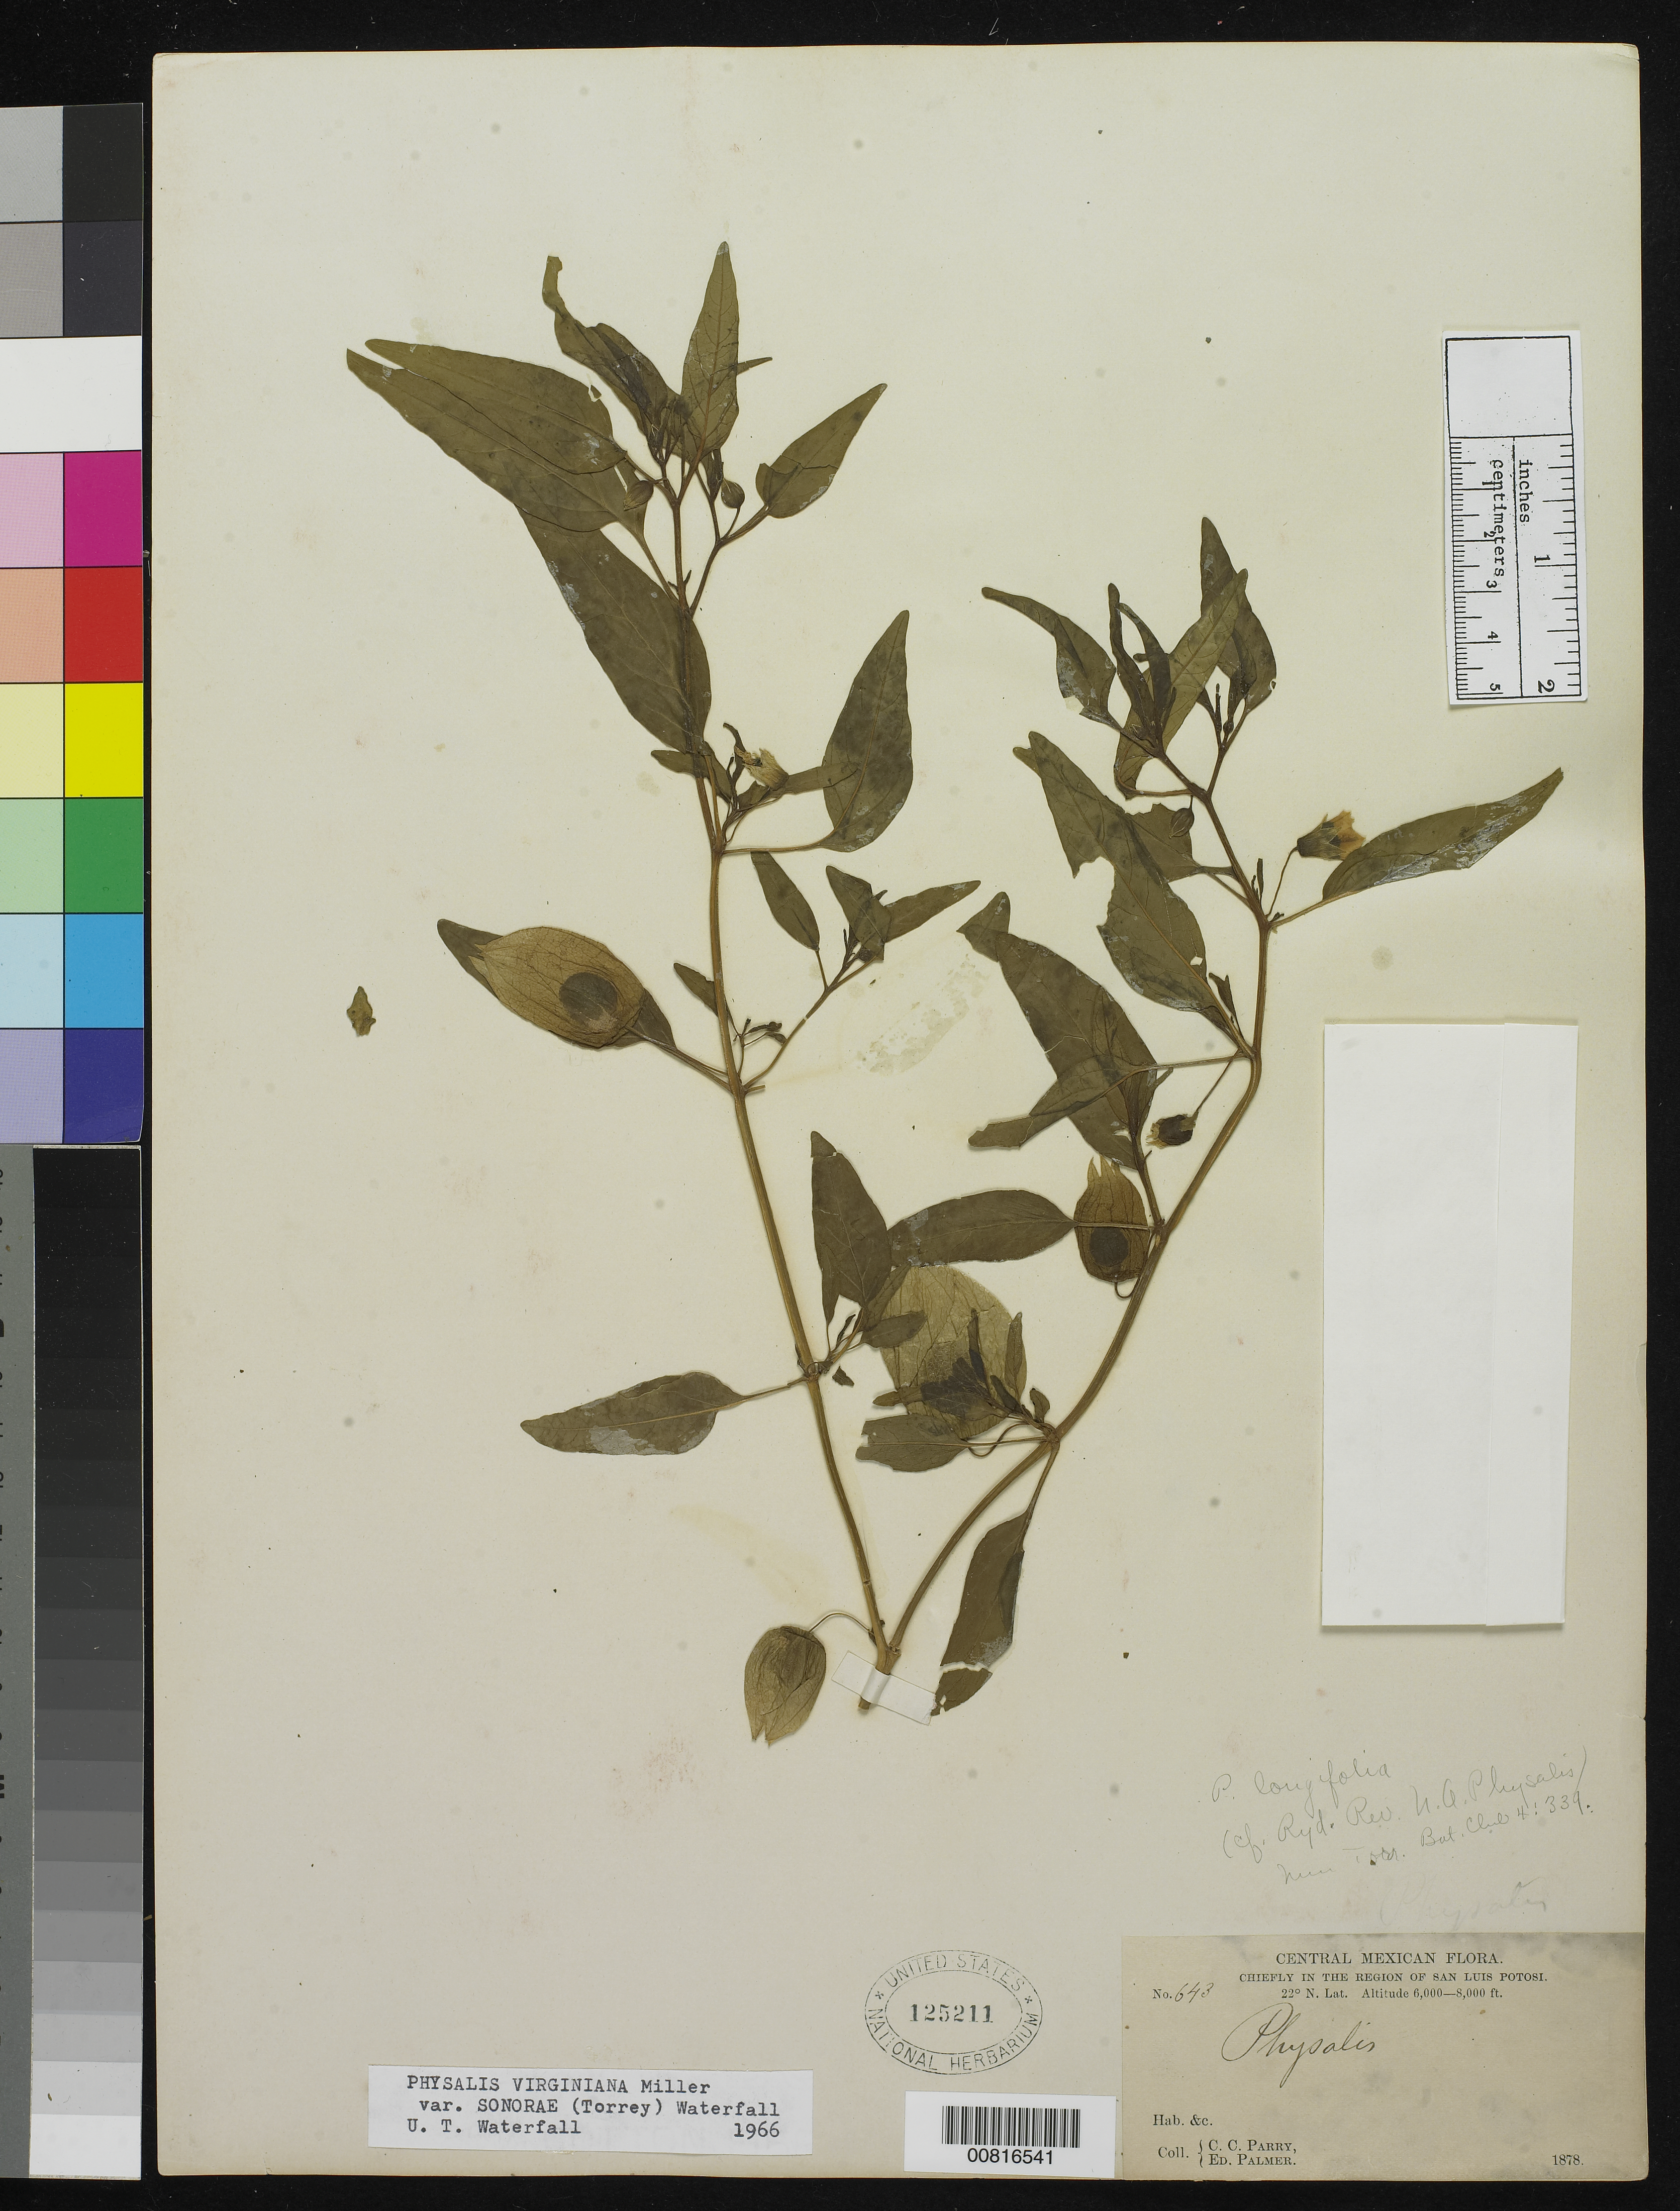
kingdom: Plantae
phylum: Tracheophyta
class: Magnoliopsida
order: Solanales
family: Solanaceae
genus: Physalis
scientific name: Physalis virginiana var. sonorae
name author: Mill.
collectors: C. C. Parry & E. Palmer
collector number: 643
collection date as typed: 1878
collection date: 1878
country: Mexico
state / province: San Luis Potosí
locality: Chiefly in the region of San Luis Potosí.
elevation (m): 1829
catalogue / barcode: US 125211